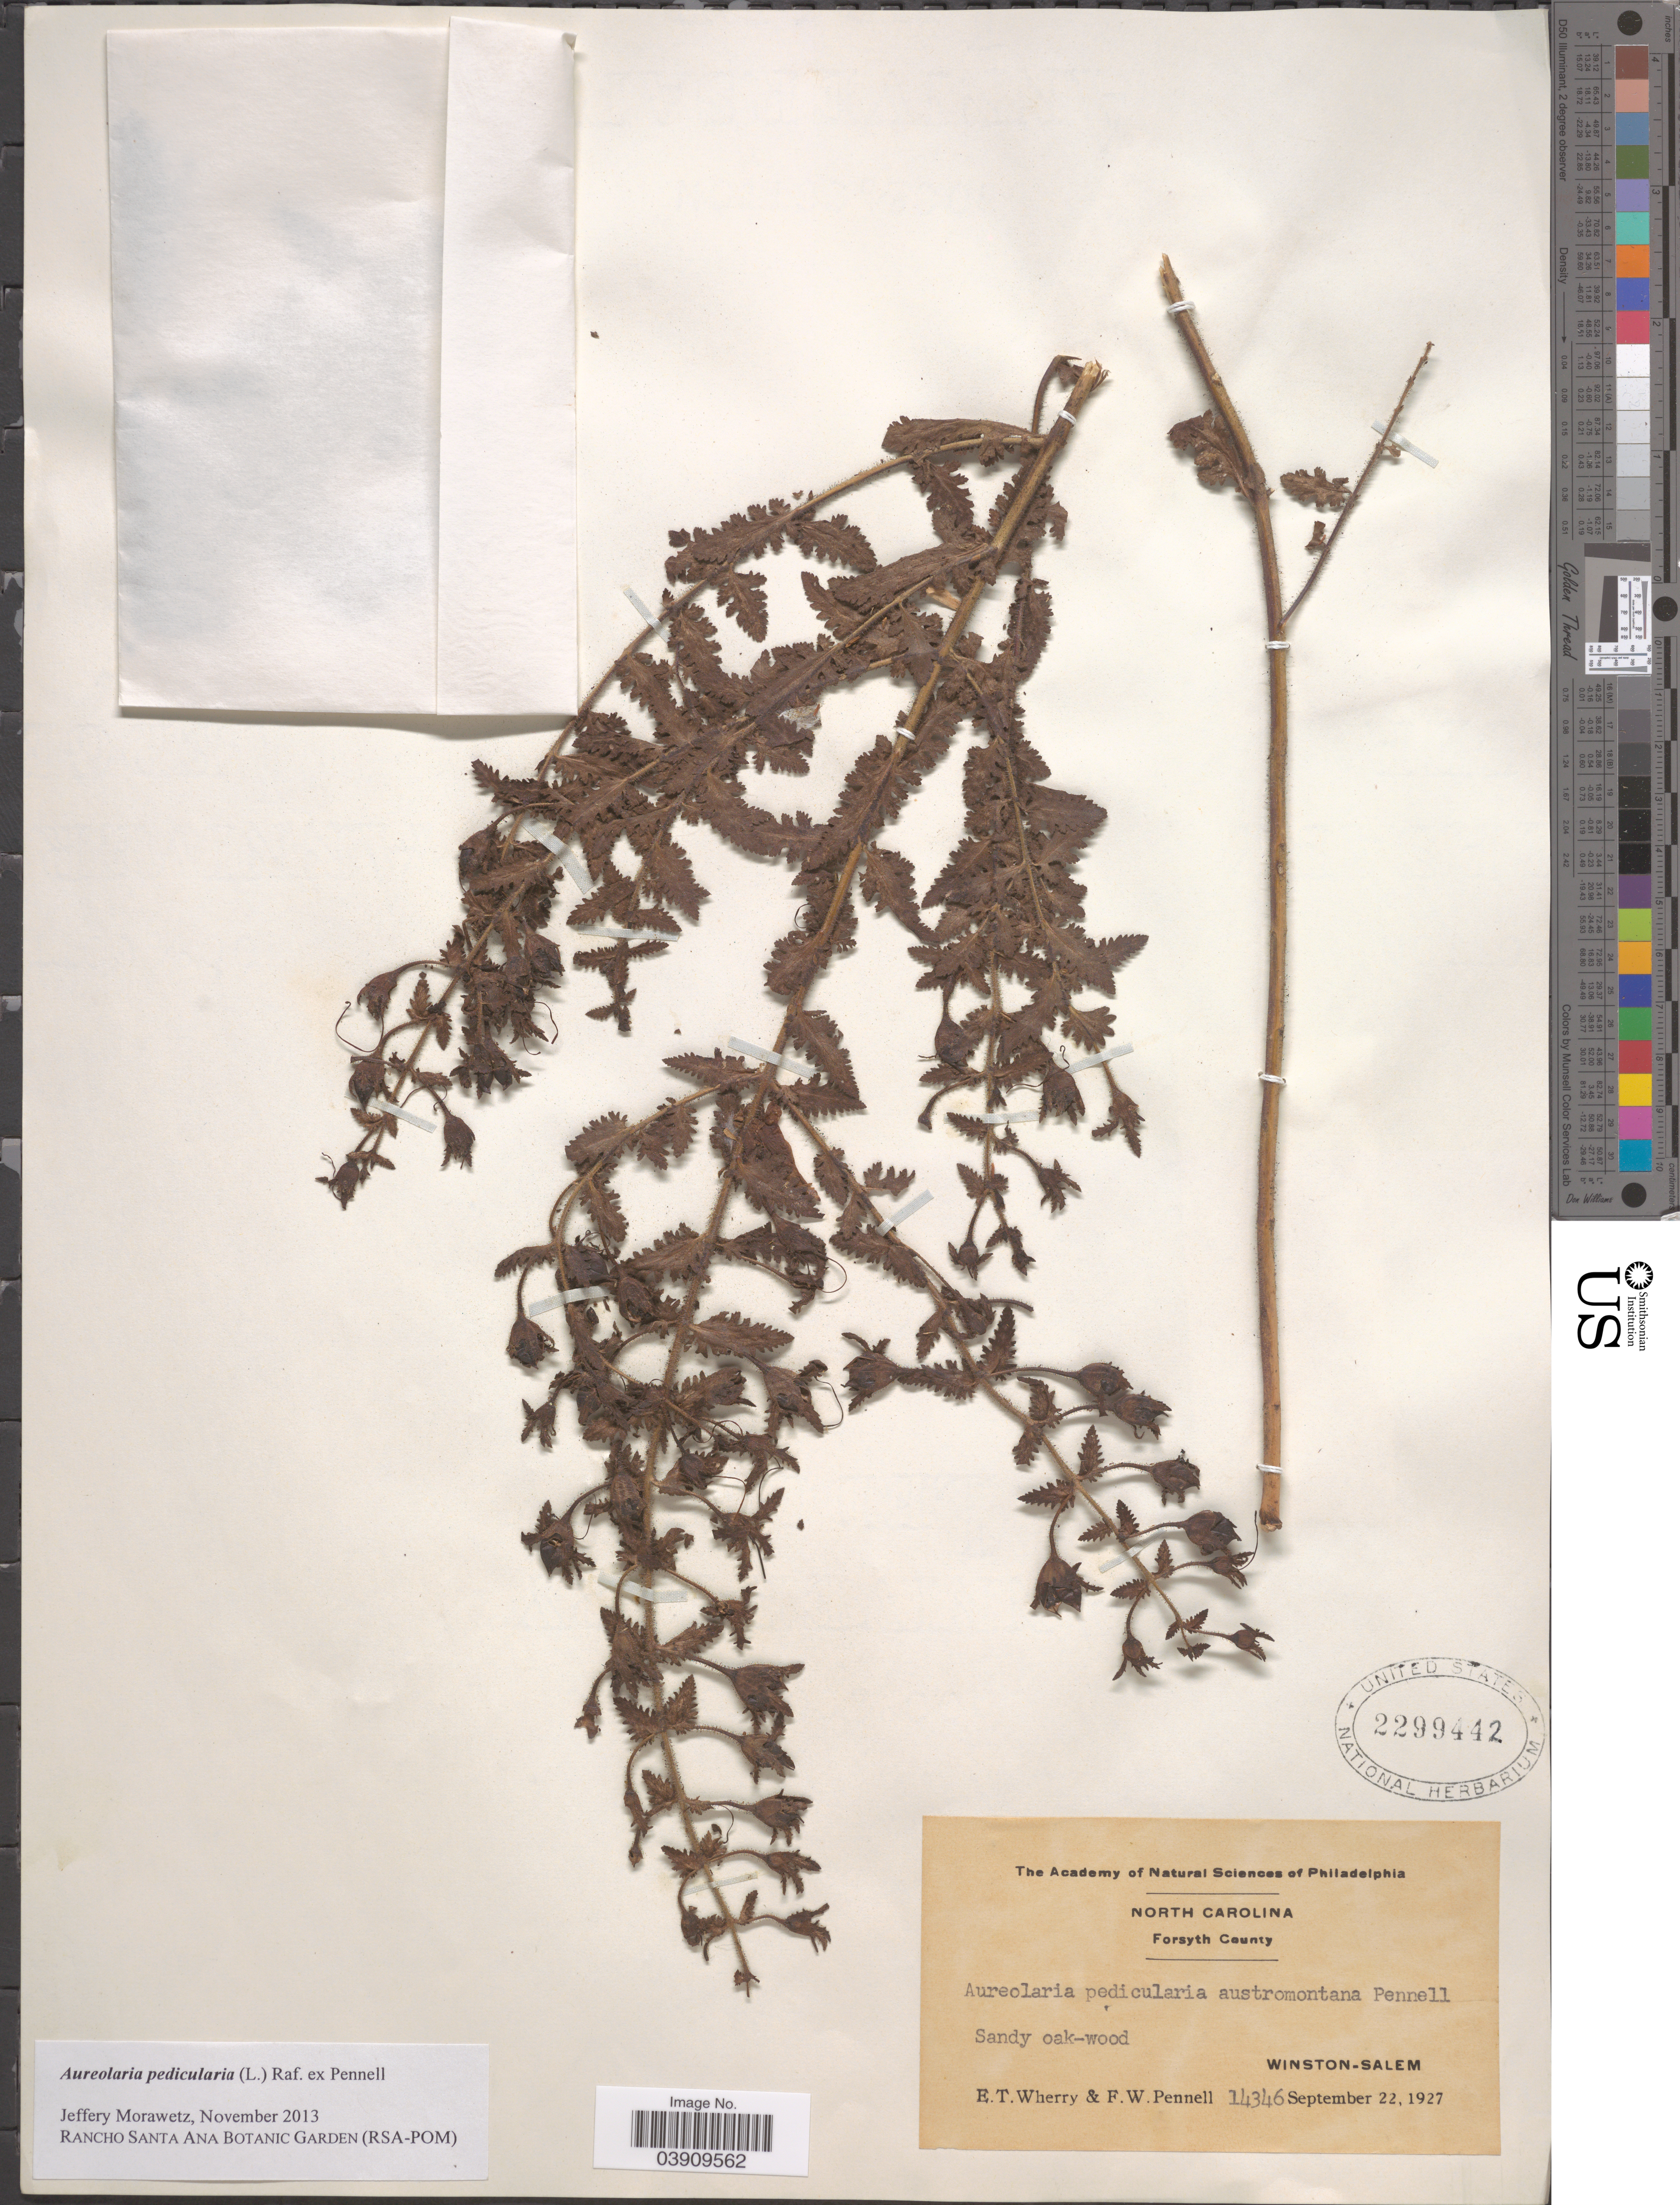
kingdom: Plantae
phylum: Tracheophyta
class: Magnoliopsida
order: Lamiales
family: Orobanchaceae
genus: Aureolaria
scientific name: Aureolaria pedicularia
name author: (L.) Raf. ex Farw.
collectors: E. T. Wherry & F. W. Pennell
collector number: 14346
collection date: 1927-09-22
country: United States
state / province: North Carolina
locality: Forsyth County. Winston-Salem.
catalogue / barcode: US 2299442